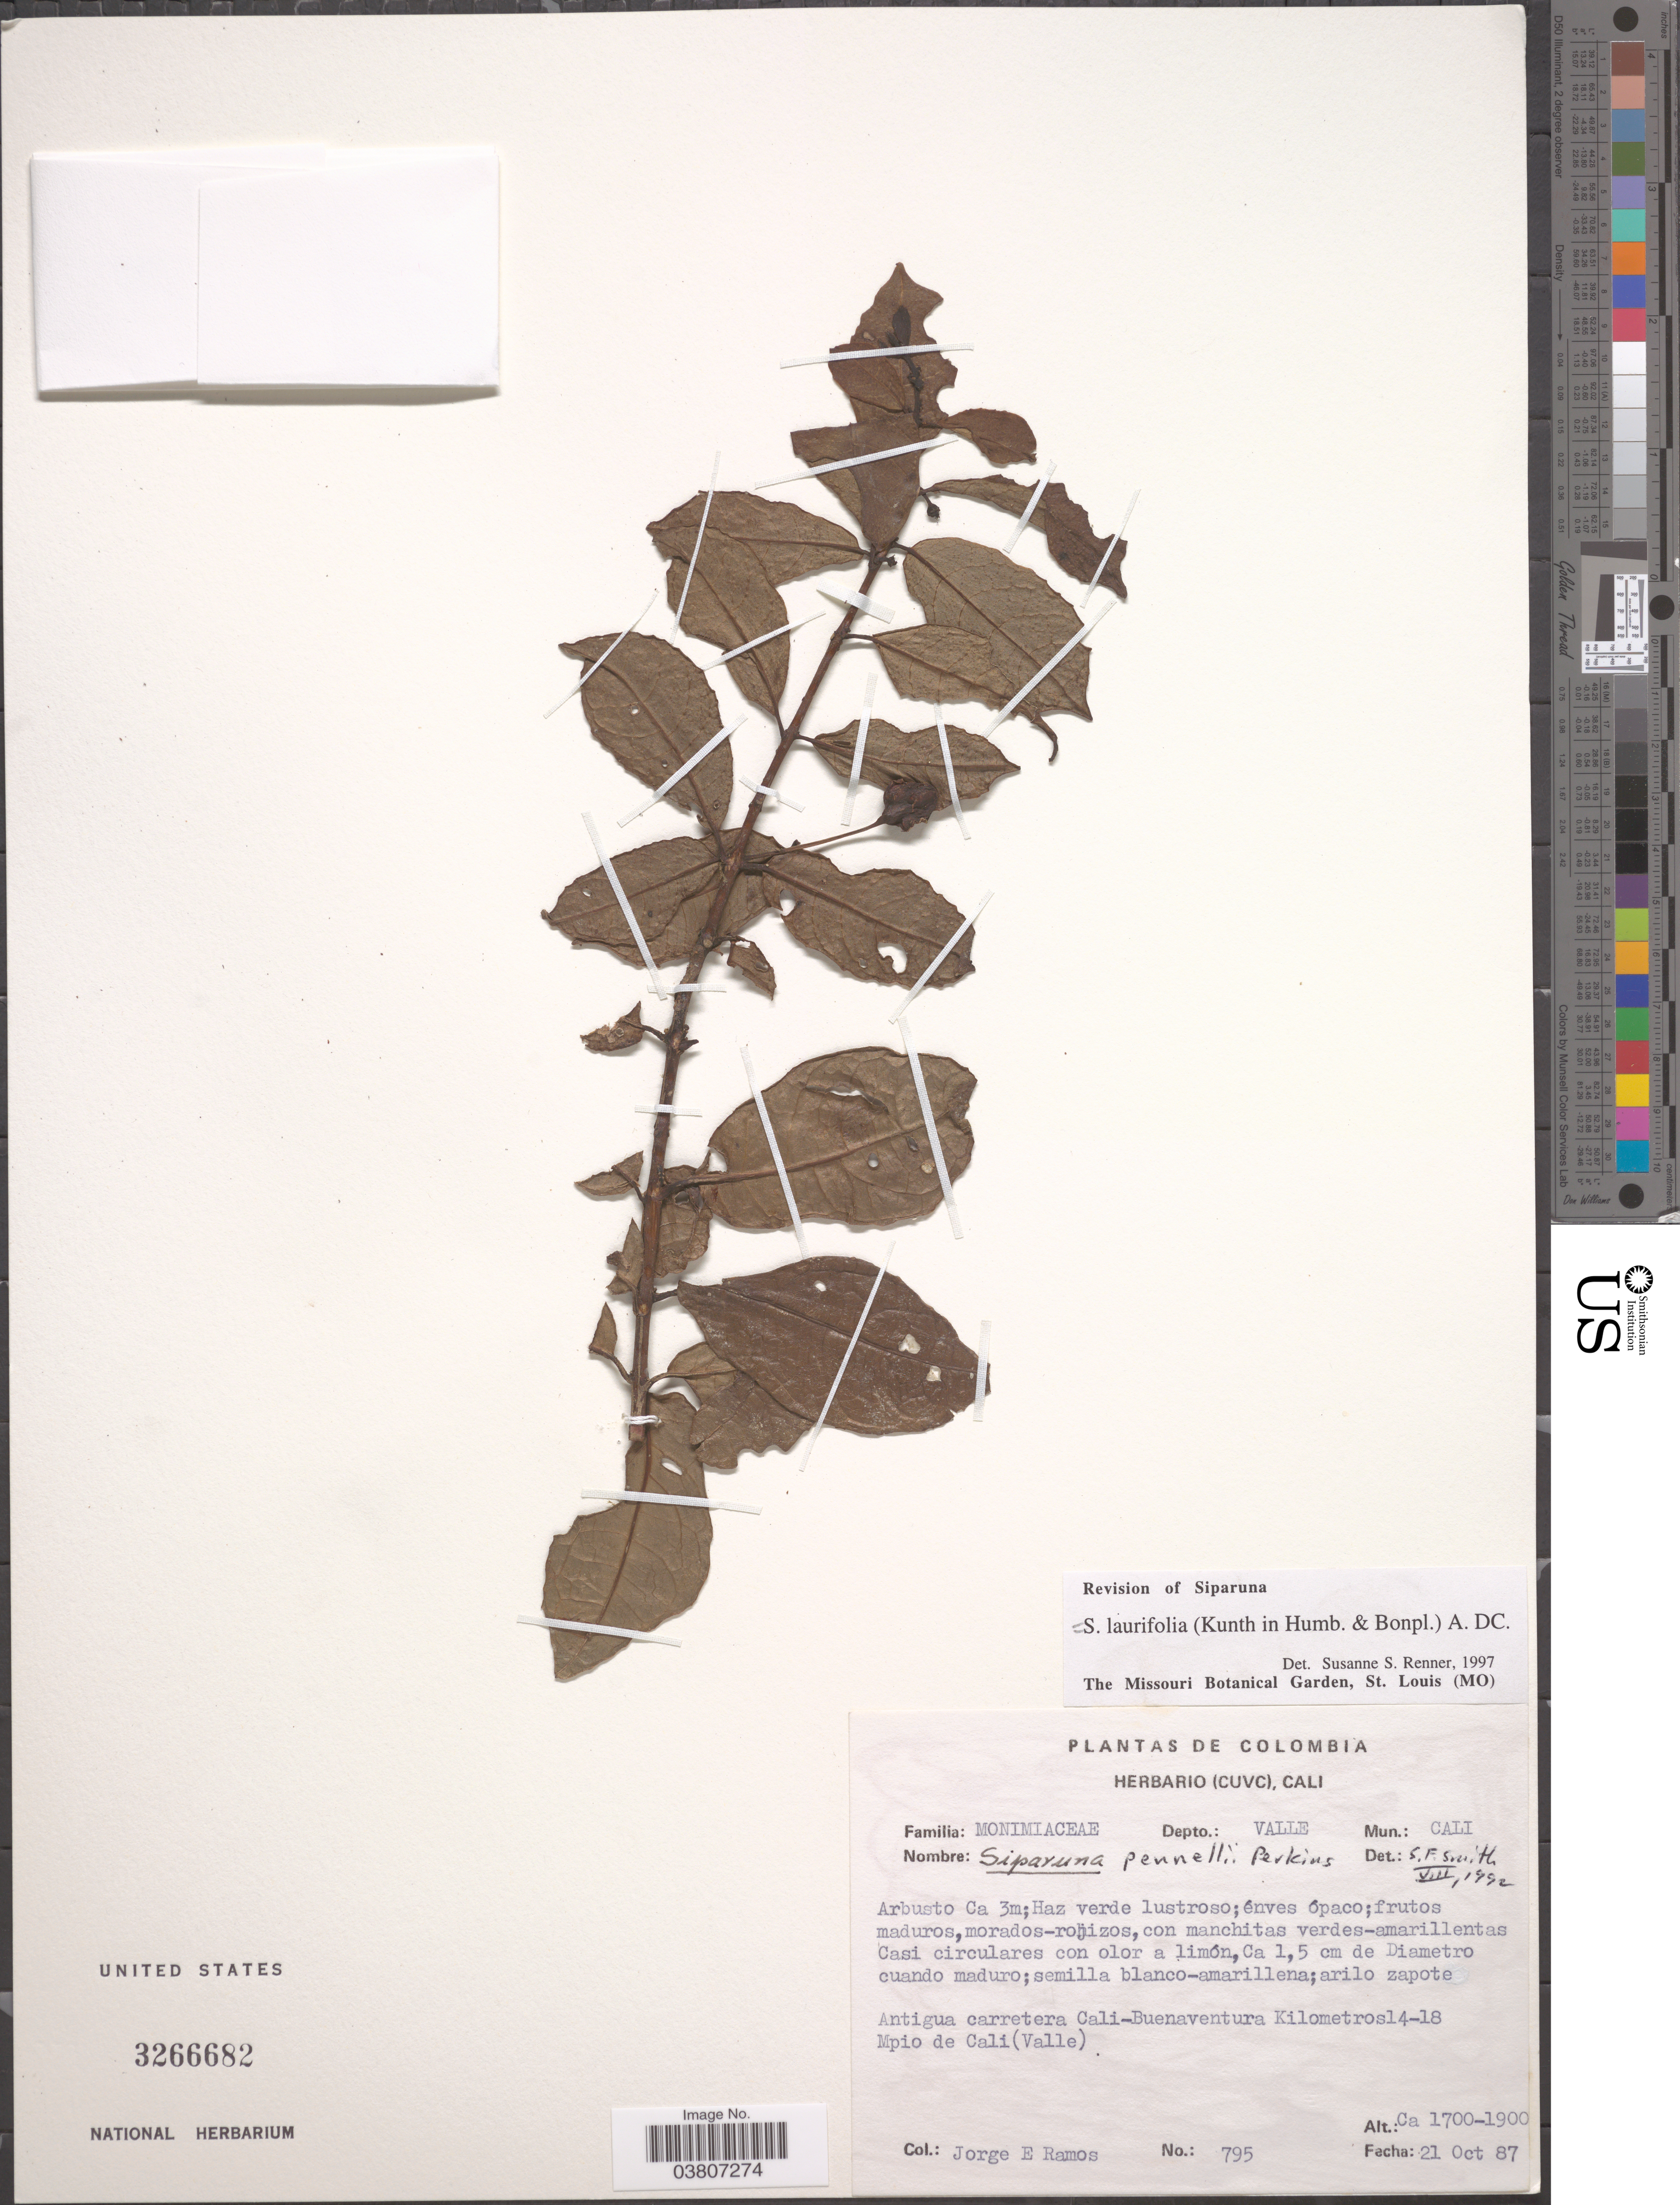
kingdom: Plantae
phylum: Tracheophyta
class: Magnoliopsida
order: Laurales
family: Siparunaceae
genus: Siparuna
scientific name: Siparuna laurifolia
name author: (Kunth) A. DC.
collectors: J. Ramos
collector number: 795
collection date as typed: Transcribed d/m/y: 21/10/87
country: Colombia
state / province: Valle del Cauca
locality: Depto.: Valle, Mun.: Cali. Antigua carretera Cali-Buenaventura Kilometros 14-18 Mpio de Cali (Valle).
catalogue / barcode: US 3266682